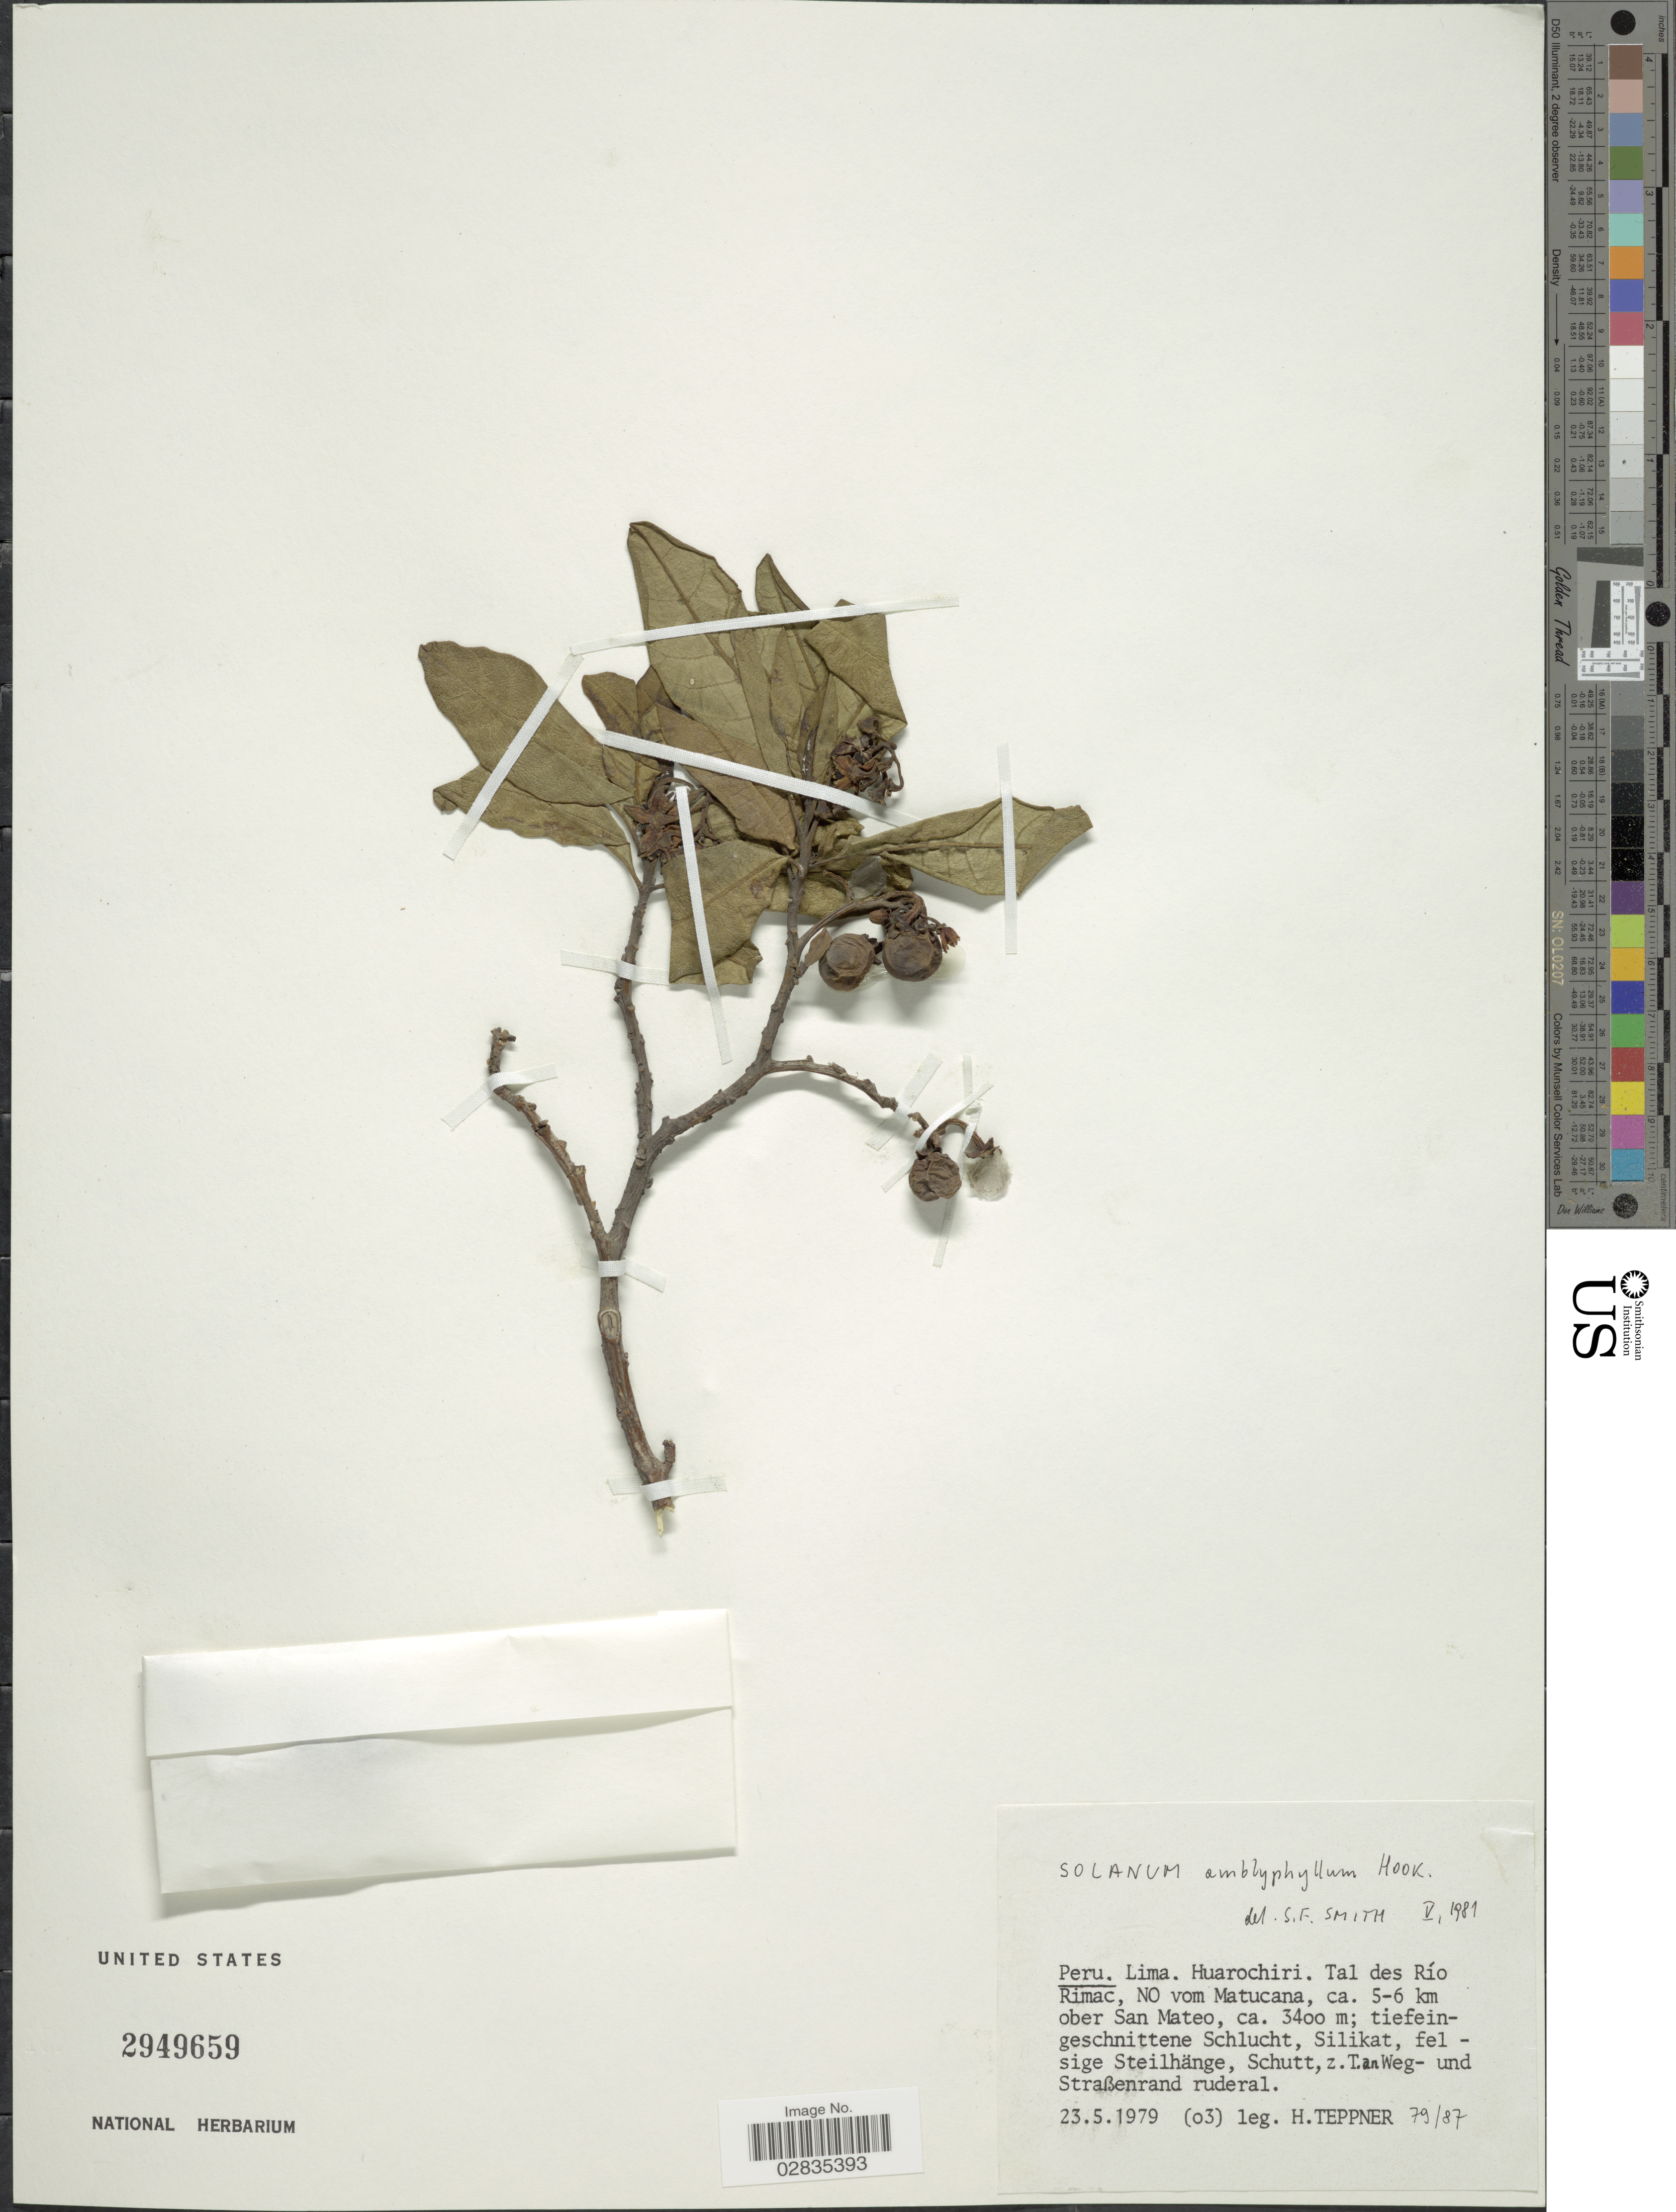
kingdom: Plantae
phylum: Tracheophyta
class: Magnoliopsida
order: Solanales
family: Solanaceae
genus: Solanum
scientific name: Solanum amblophyllum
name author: Benth.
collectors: H. Teppner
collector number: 79/87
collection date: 1979-05-23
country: Peru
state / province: Lima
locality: Huarochiri. Tal des Río Rimac, NO vom Matucana, ca. 5-6 km ober San Mateo.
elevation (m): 3400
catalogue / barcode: US 2949659